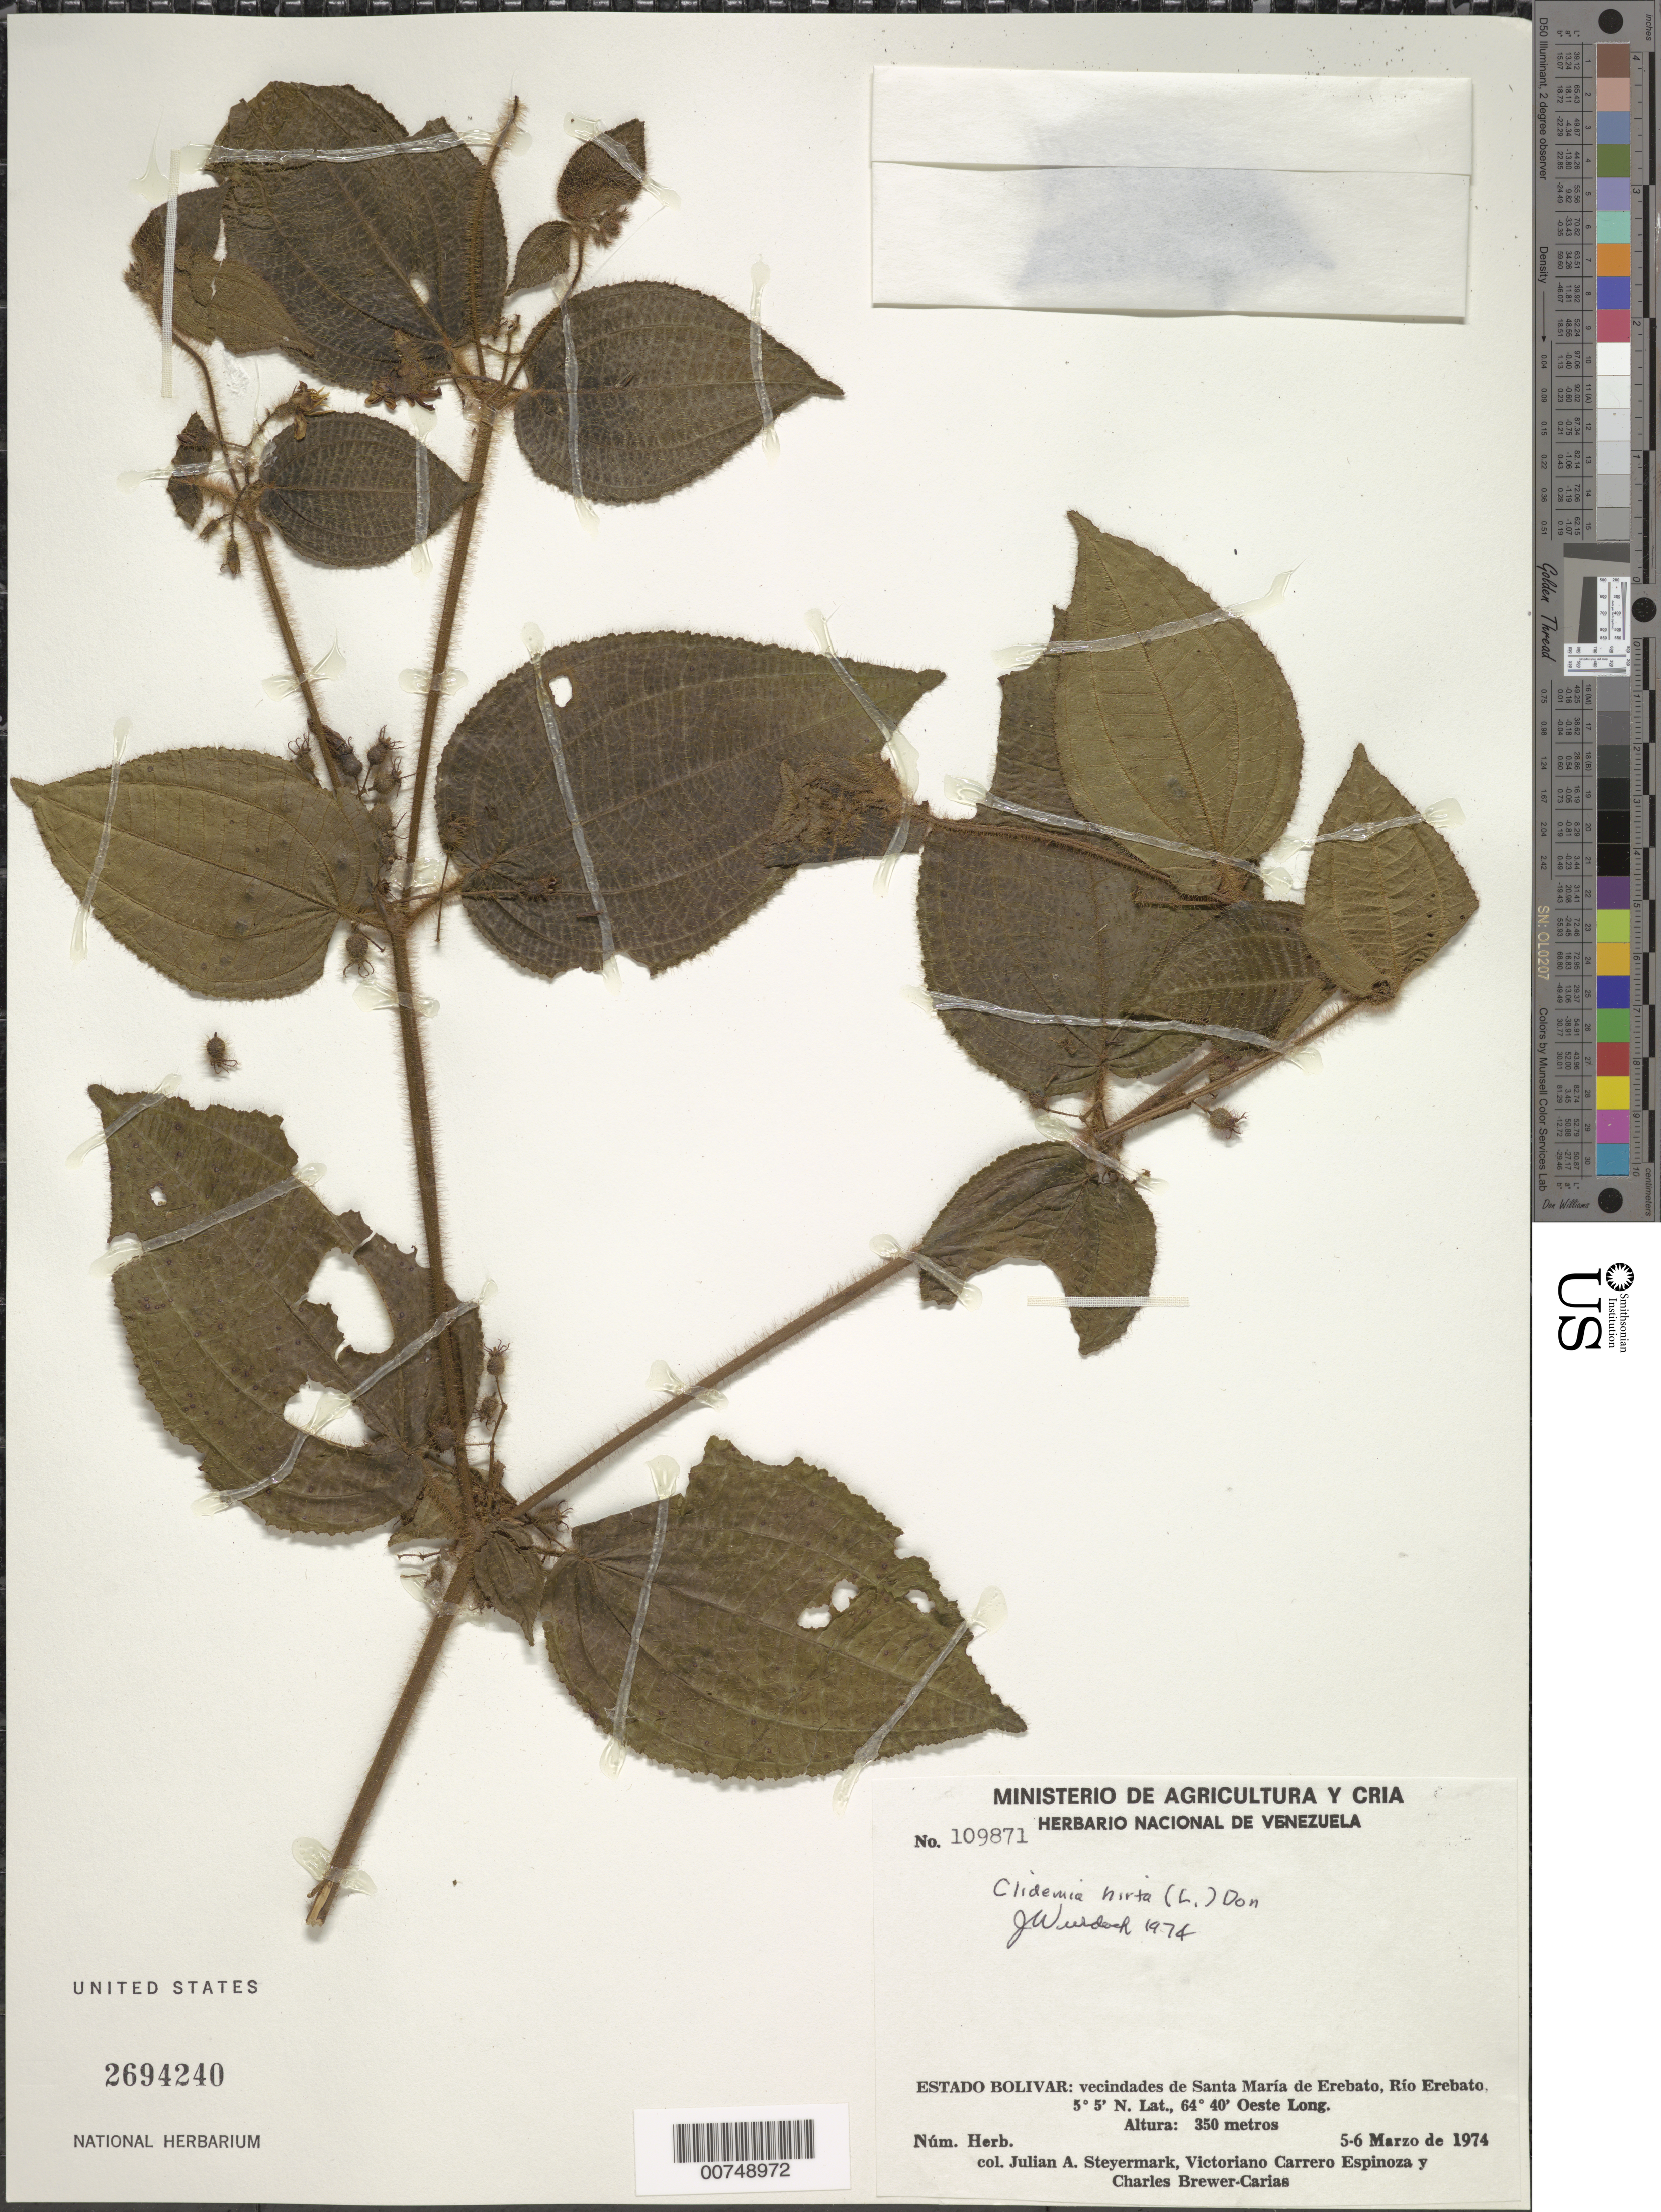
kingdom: Plantae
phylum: Tracheophyta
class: Magnoliopsida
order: Myrtales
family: Melastomataceae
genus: Clidemia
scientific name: Clidemia hirta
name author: (L.) D. Don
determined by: Wurdack, John J., (US), US (UNITED STATES)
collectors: J. Steyermark, V. Carreño E. & C. Brewer-Carias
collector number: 109871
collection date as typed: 5-Mar-74 to 6-Mar-74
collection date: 1974-03-05/1974-03-06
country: Venezuela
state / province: Bolívar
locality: Santa Maria de Erebato, Río Erebato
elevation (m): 350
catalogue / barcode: US 2694240